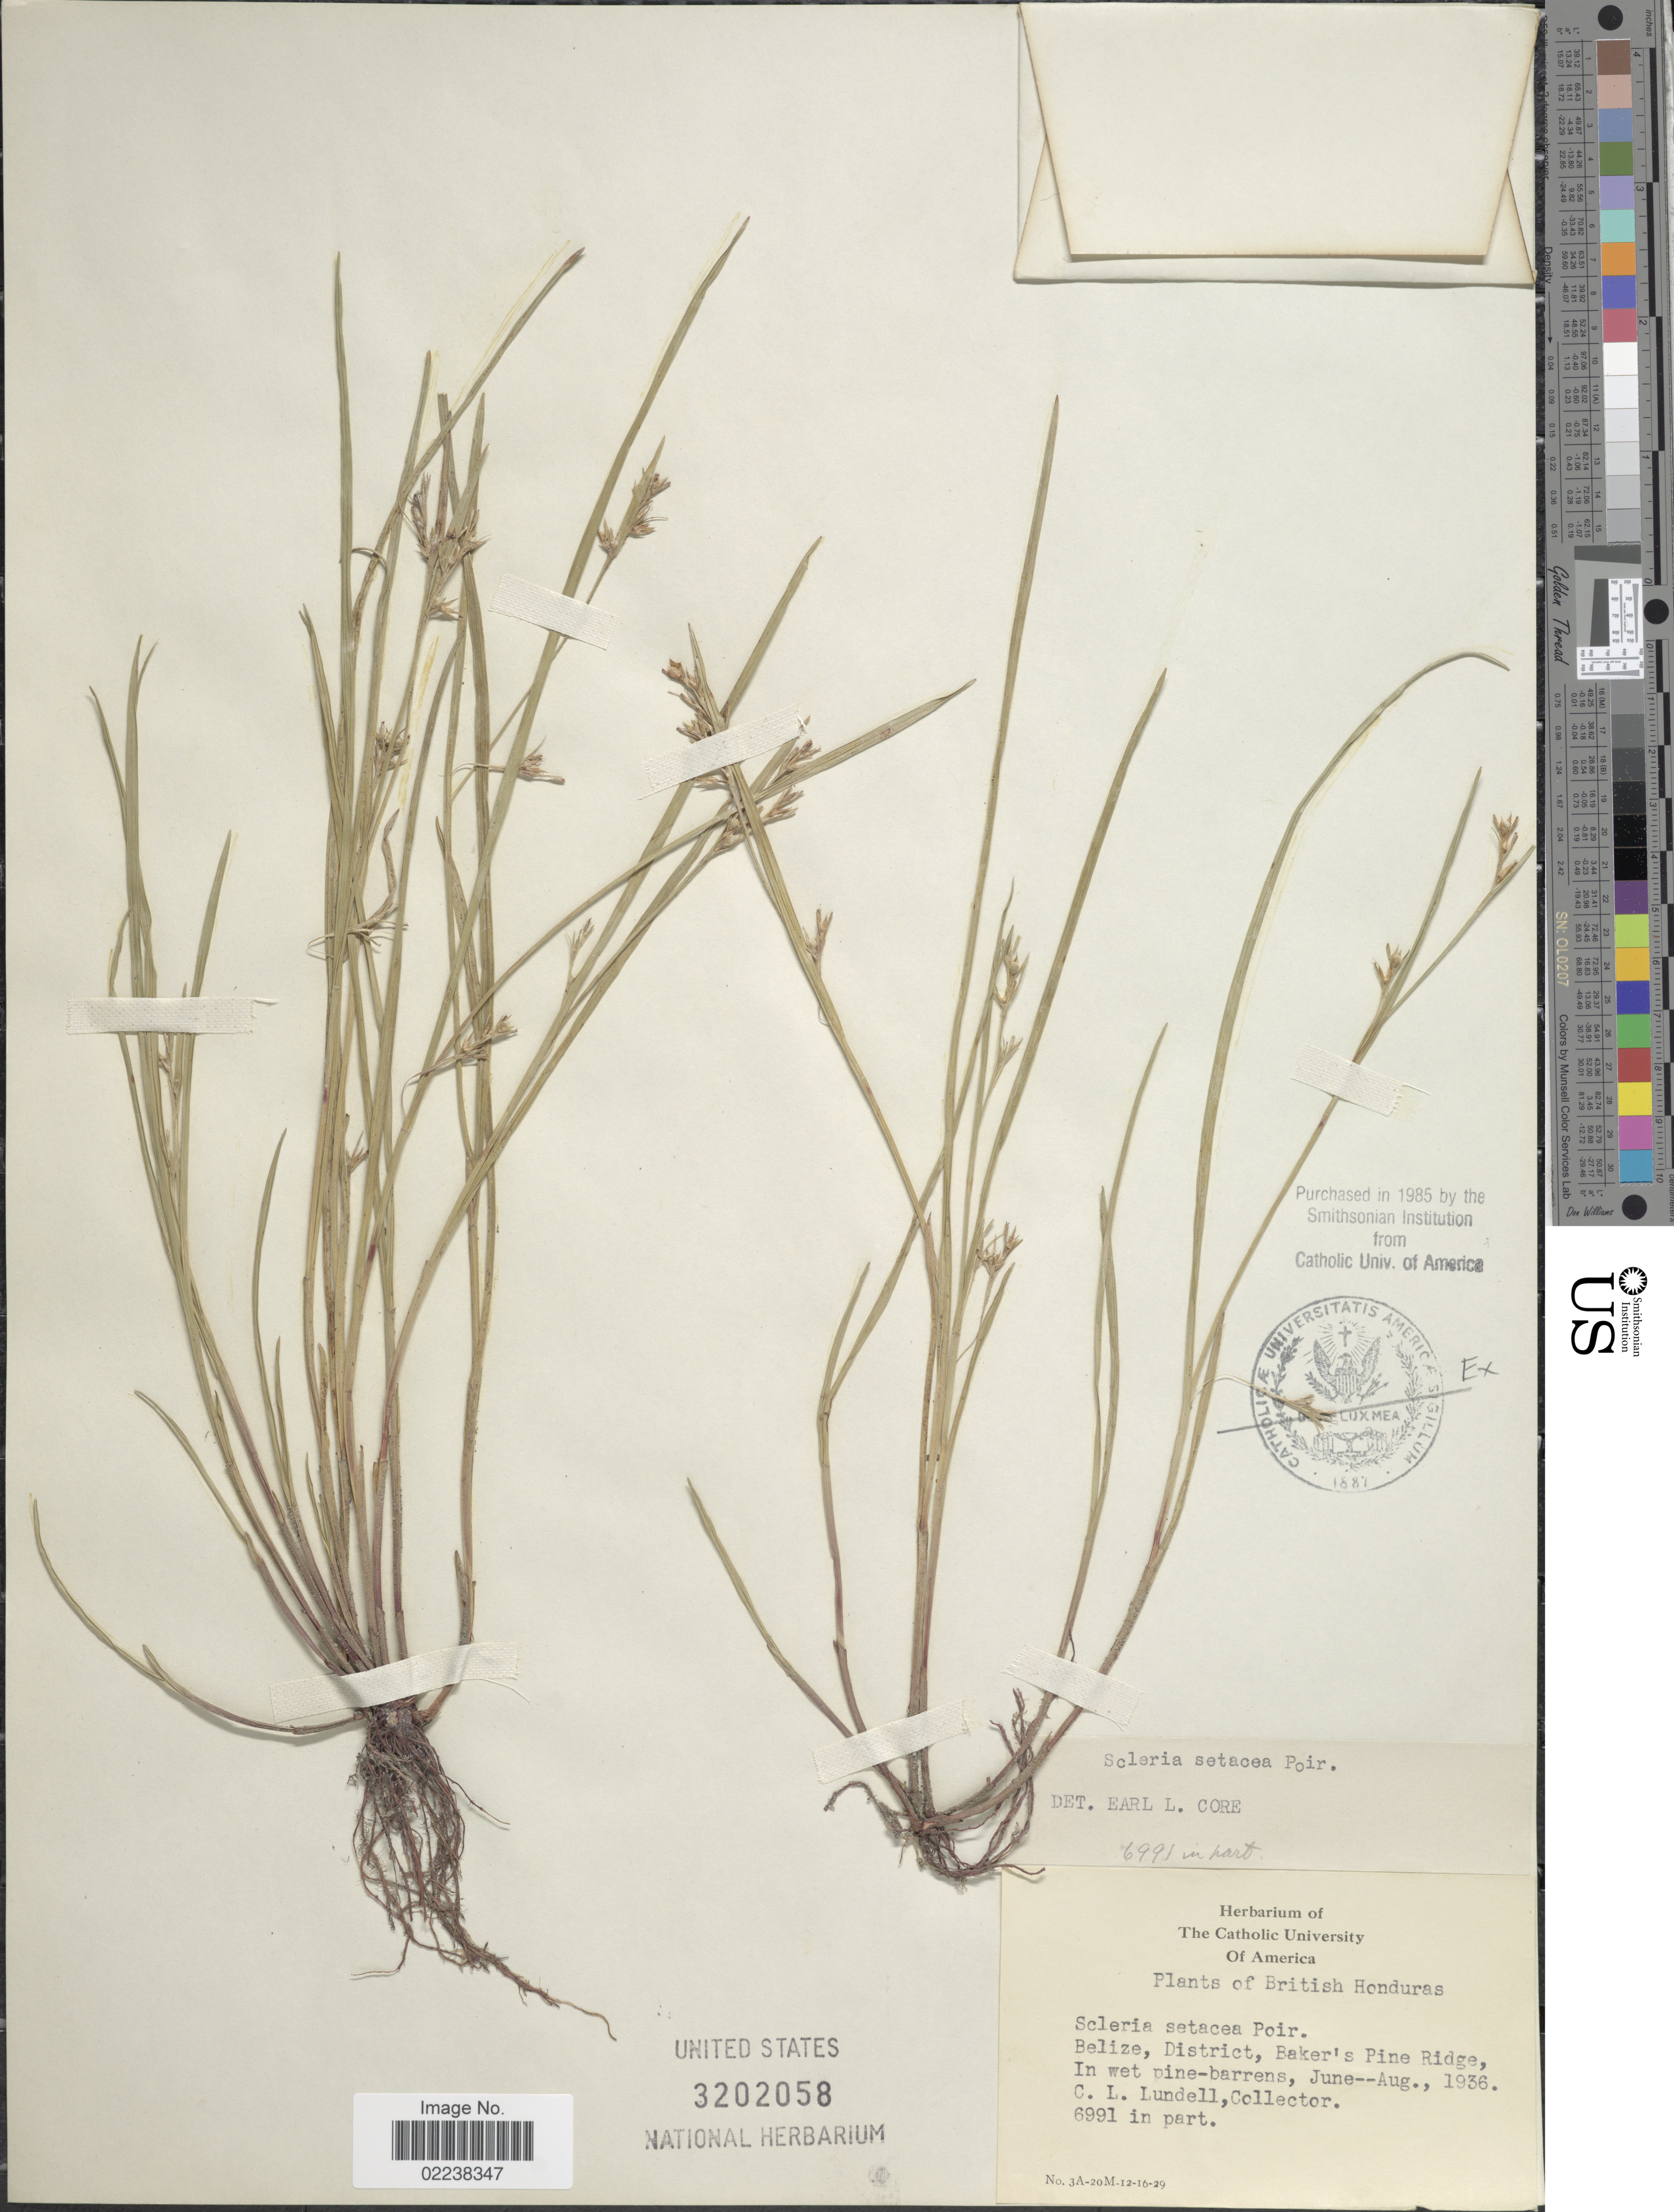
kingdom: Plantae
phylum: Tracheophyta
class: Liliopsida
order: Poales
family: Cyperaceae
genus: Scleria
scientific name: Scleria muehlenbergii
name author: Steud.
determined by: Strong, Mark T., (BOT), Smithsonian Institution - National Museum of Natural History (UNITED STATES)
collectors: C. L. Lundell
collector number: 6991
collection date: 1936-06/1936-08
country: Belize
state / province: Belize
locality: British Honduras, Belize, District, Baker's Pine Ridge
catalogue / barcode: US 3202058